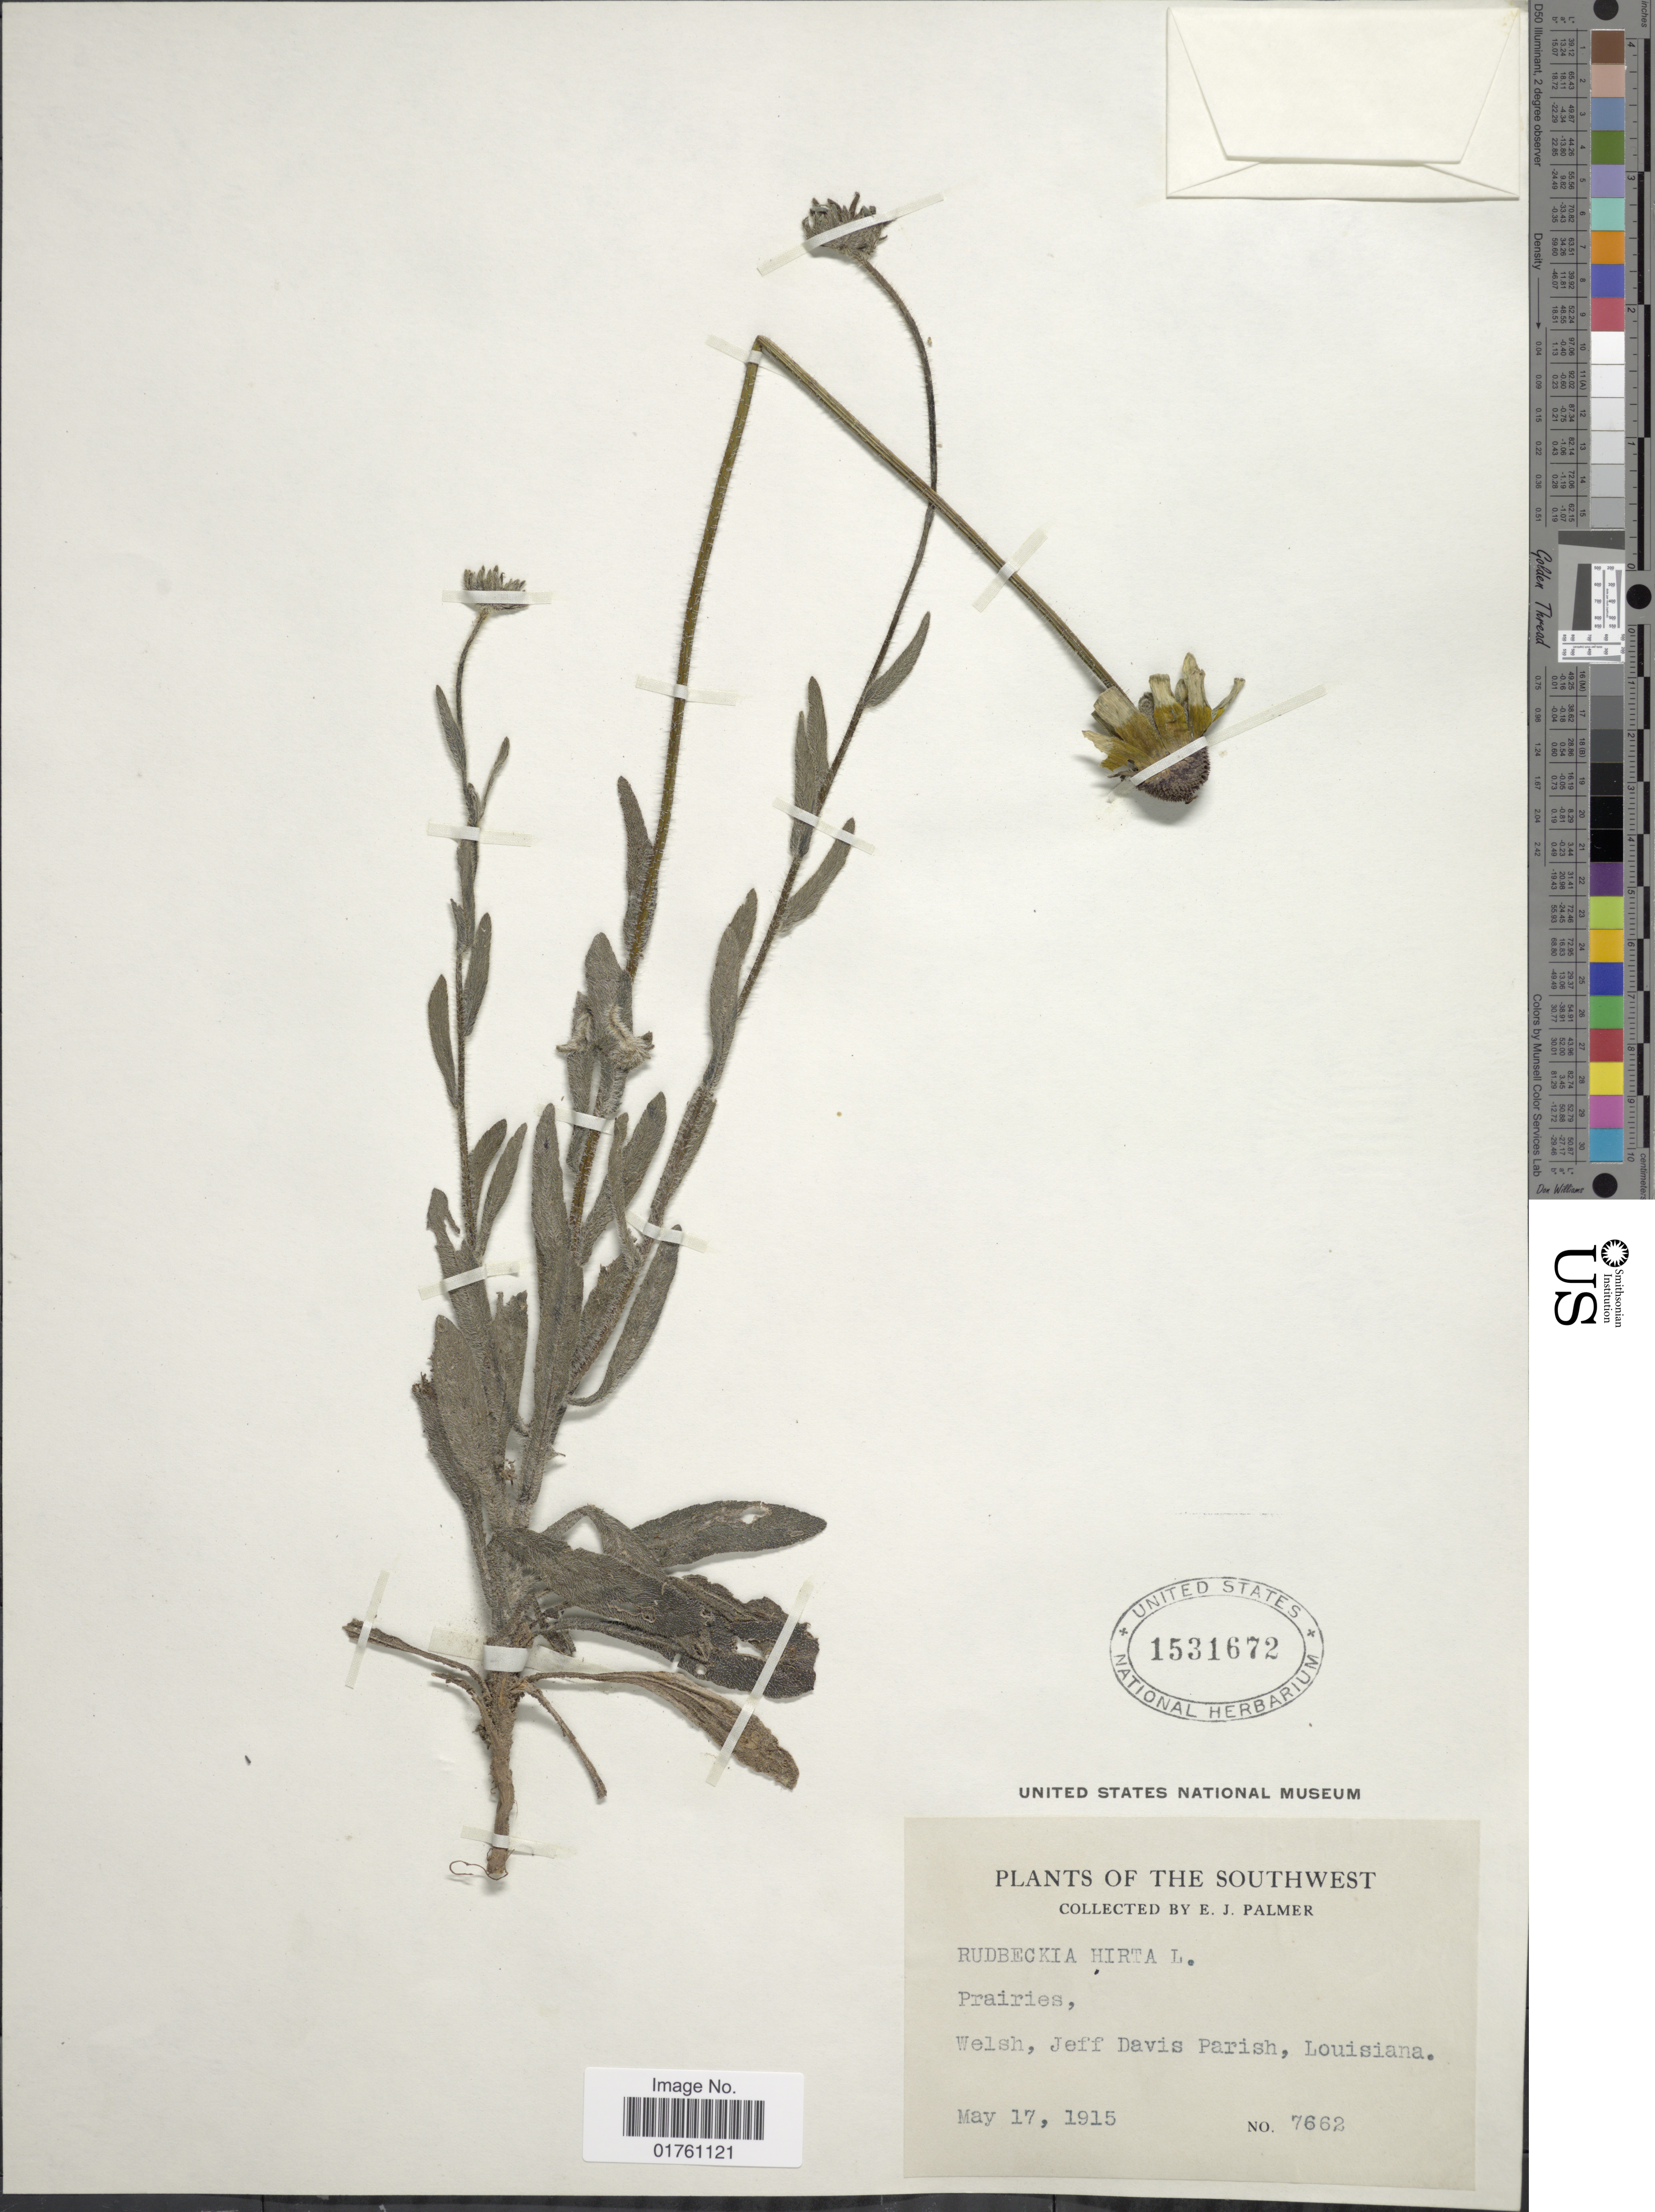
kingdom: Plantae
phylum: Tracheophyta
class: Magnoliopsida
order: Asterales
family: Asteraceae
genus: Rudbeckia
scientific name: Rudbeckia hirta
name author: L.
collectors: E. J. Palmer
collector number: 7662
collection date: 1915-05-17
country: United States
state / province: Louisiana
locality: Prairies, Welsh, Jeff Davis Parish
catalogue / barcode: US 1531672